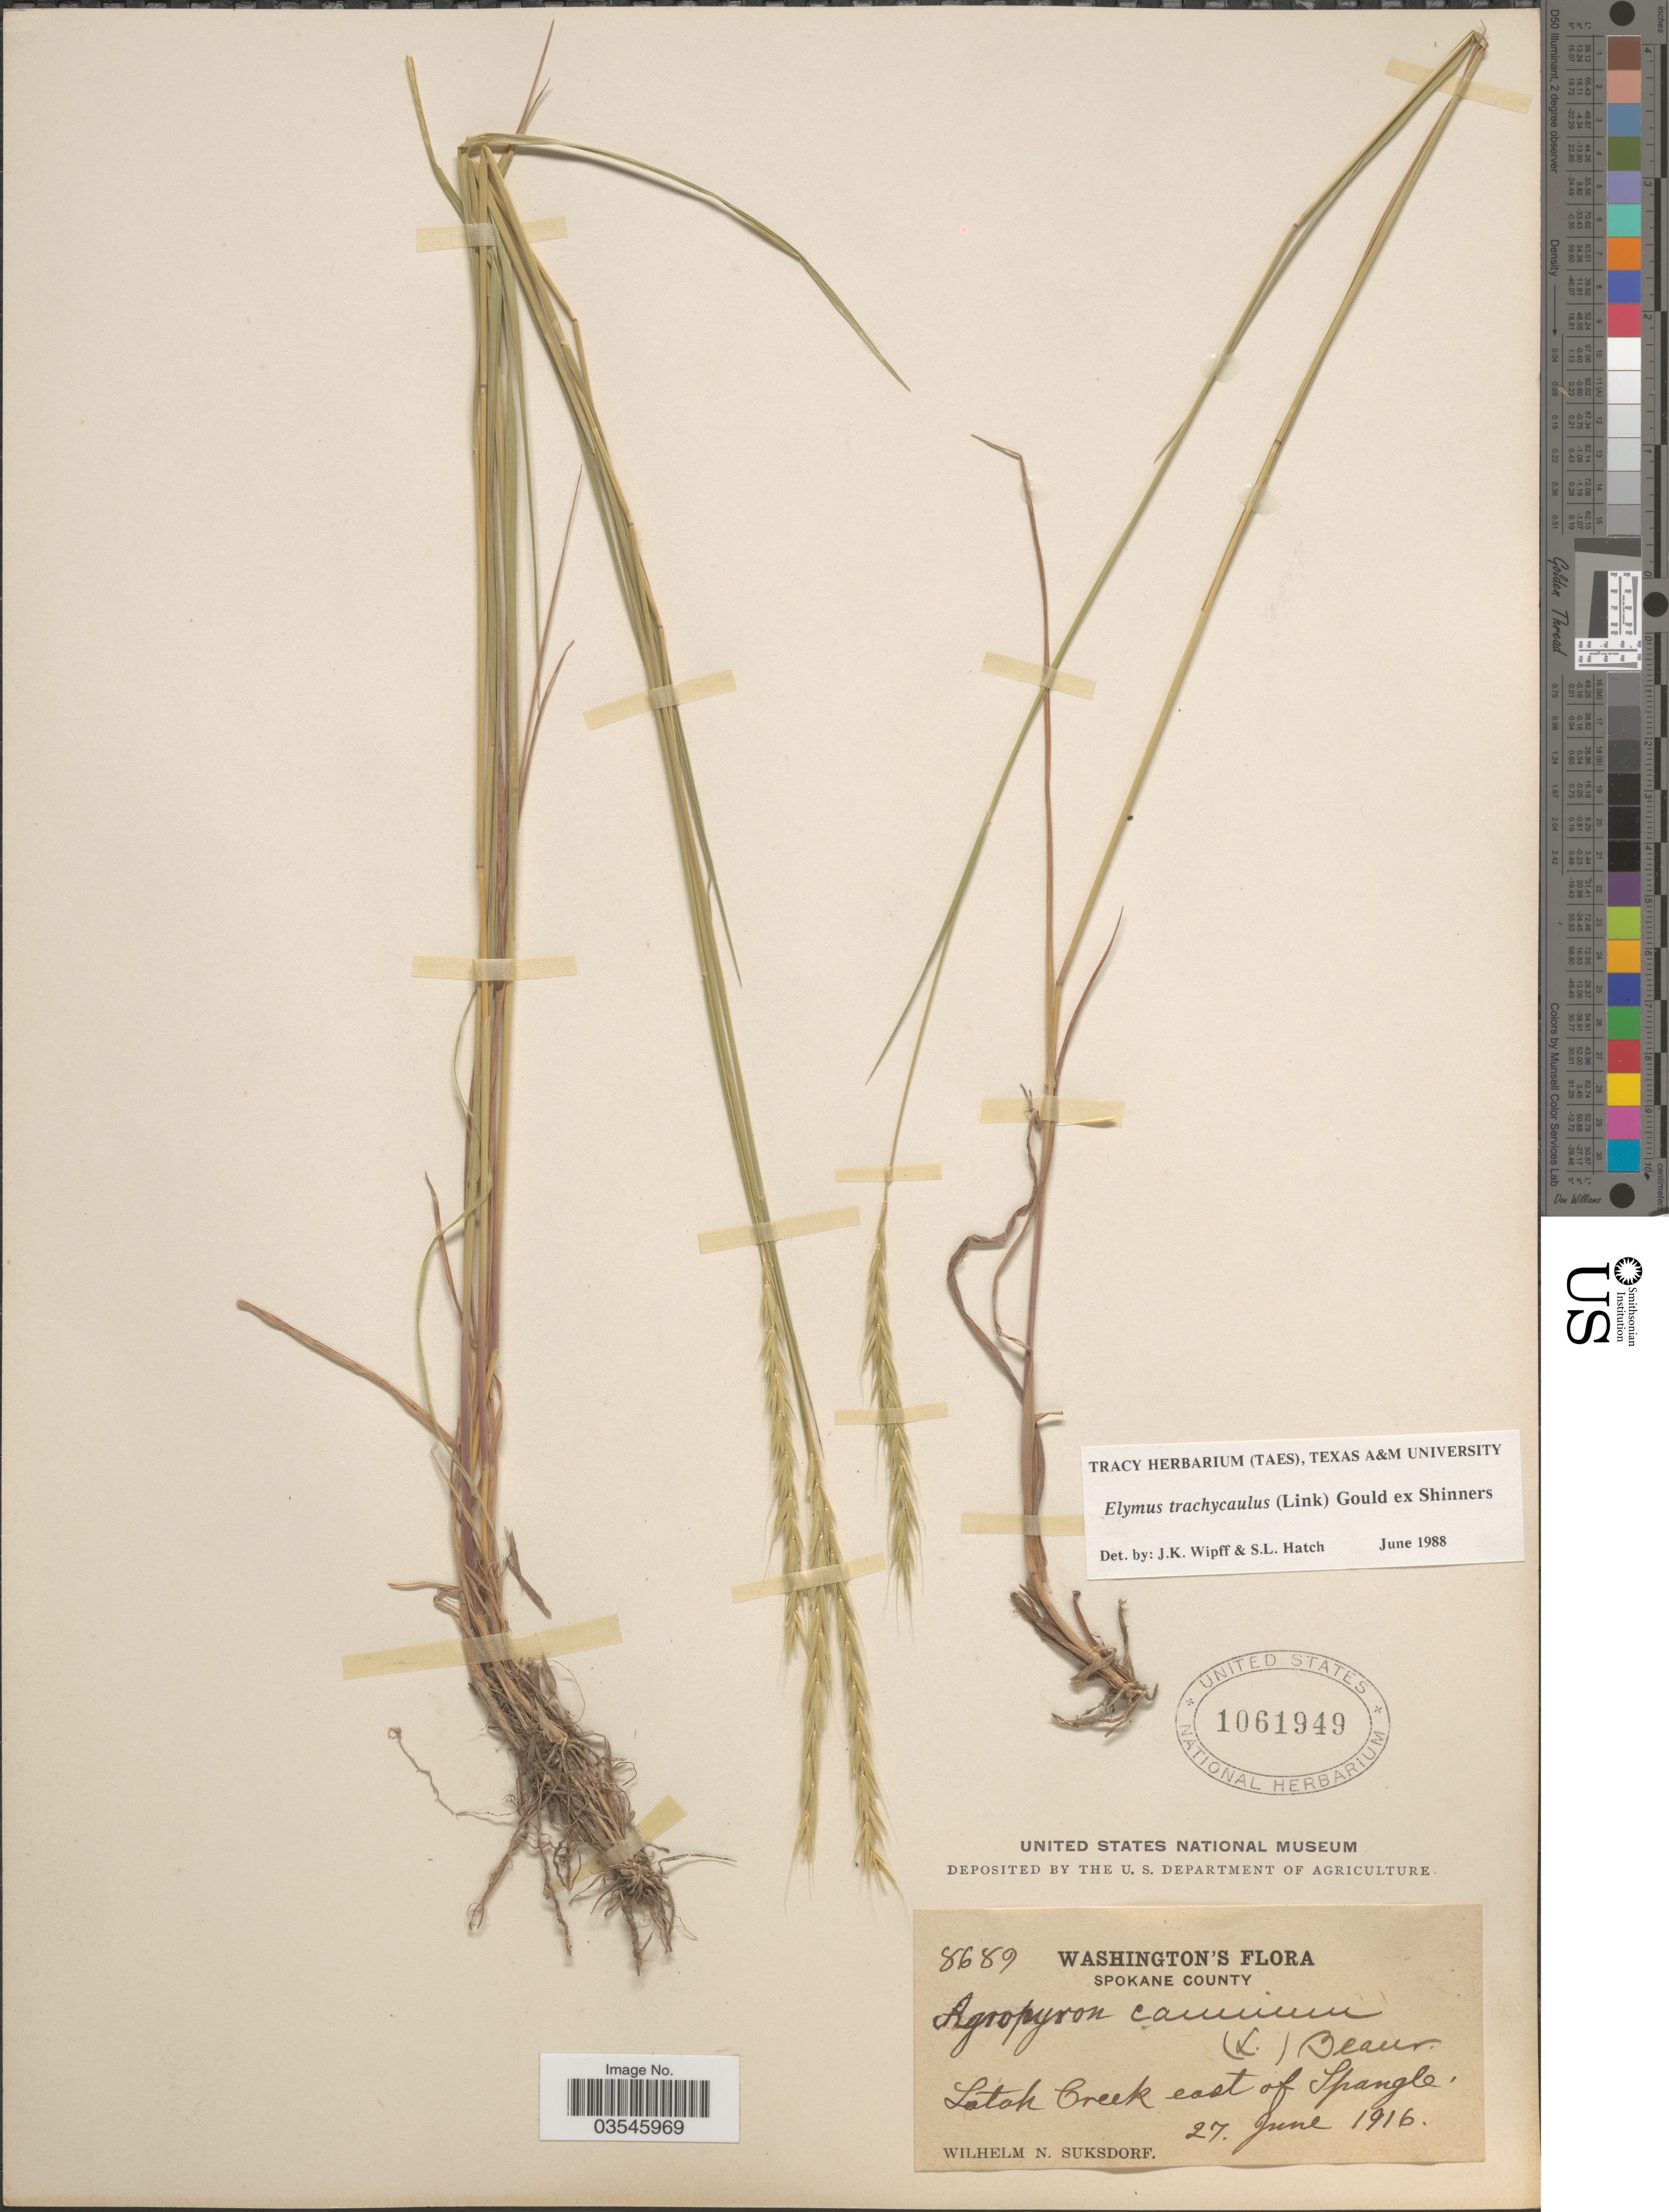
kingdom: Plantae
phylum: Tracheophyta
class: Liliopsida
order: Poales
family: Poaceae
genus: Elymus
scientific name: Elymus trachycaulus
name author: (Link) Gould ex Shinners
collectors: W. N. Suksdorf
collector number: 8689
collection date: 1916-06-27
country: United States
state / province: Washington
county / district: Spokane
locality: Spokane County. Latoh Creek east of Spangle.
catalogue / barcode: US 1061949